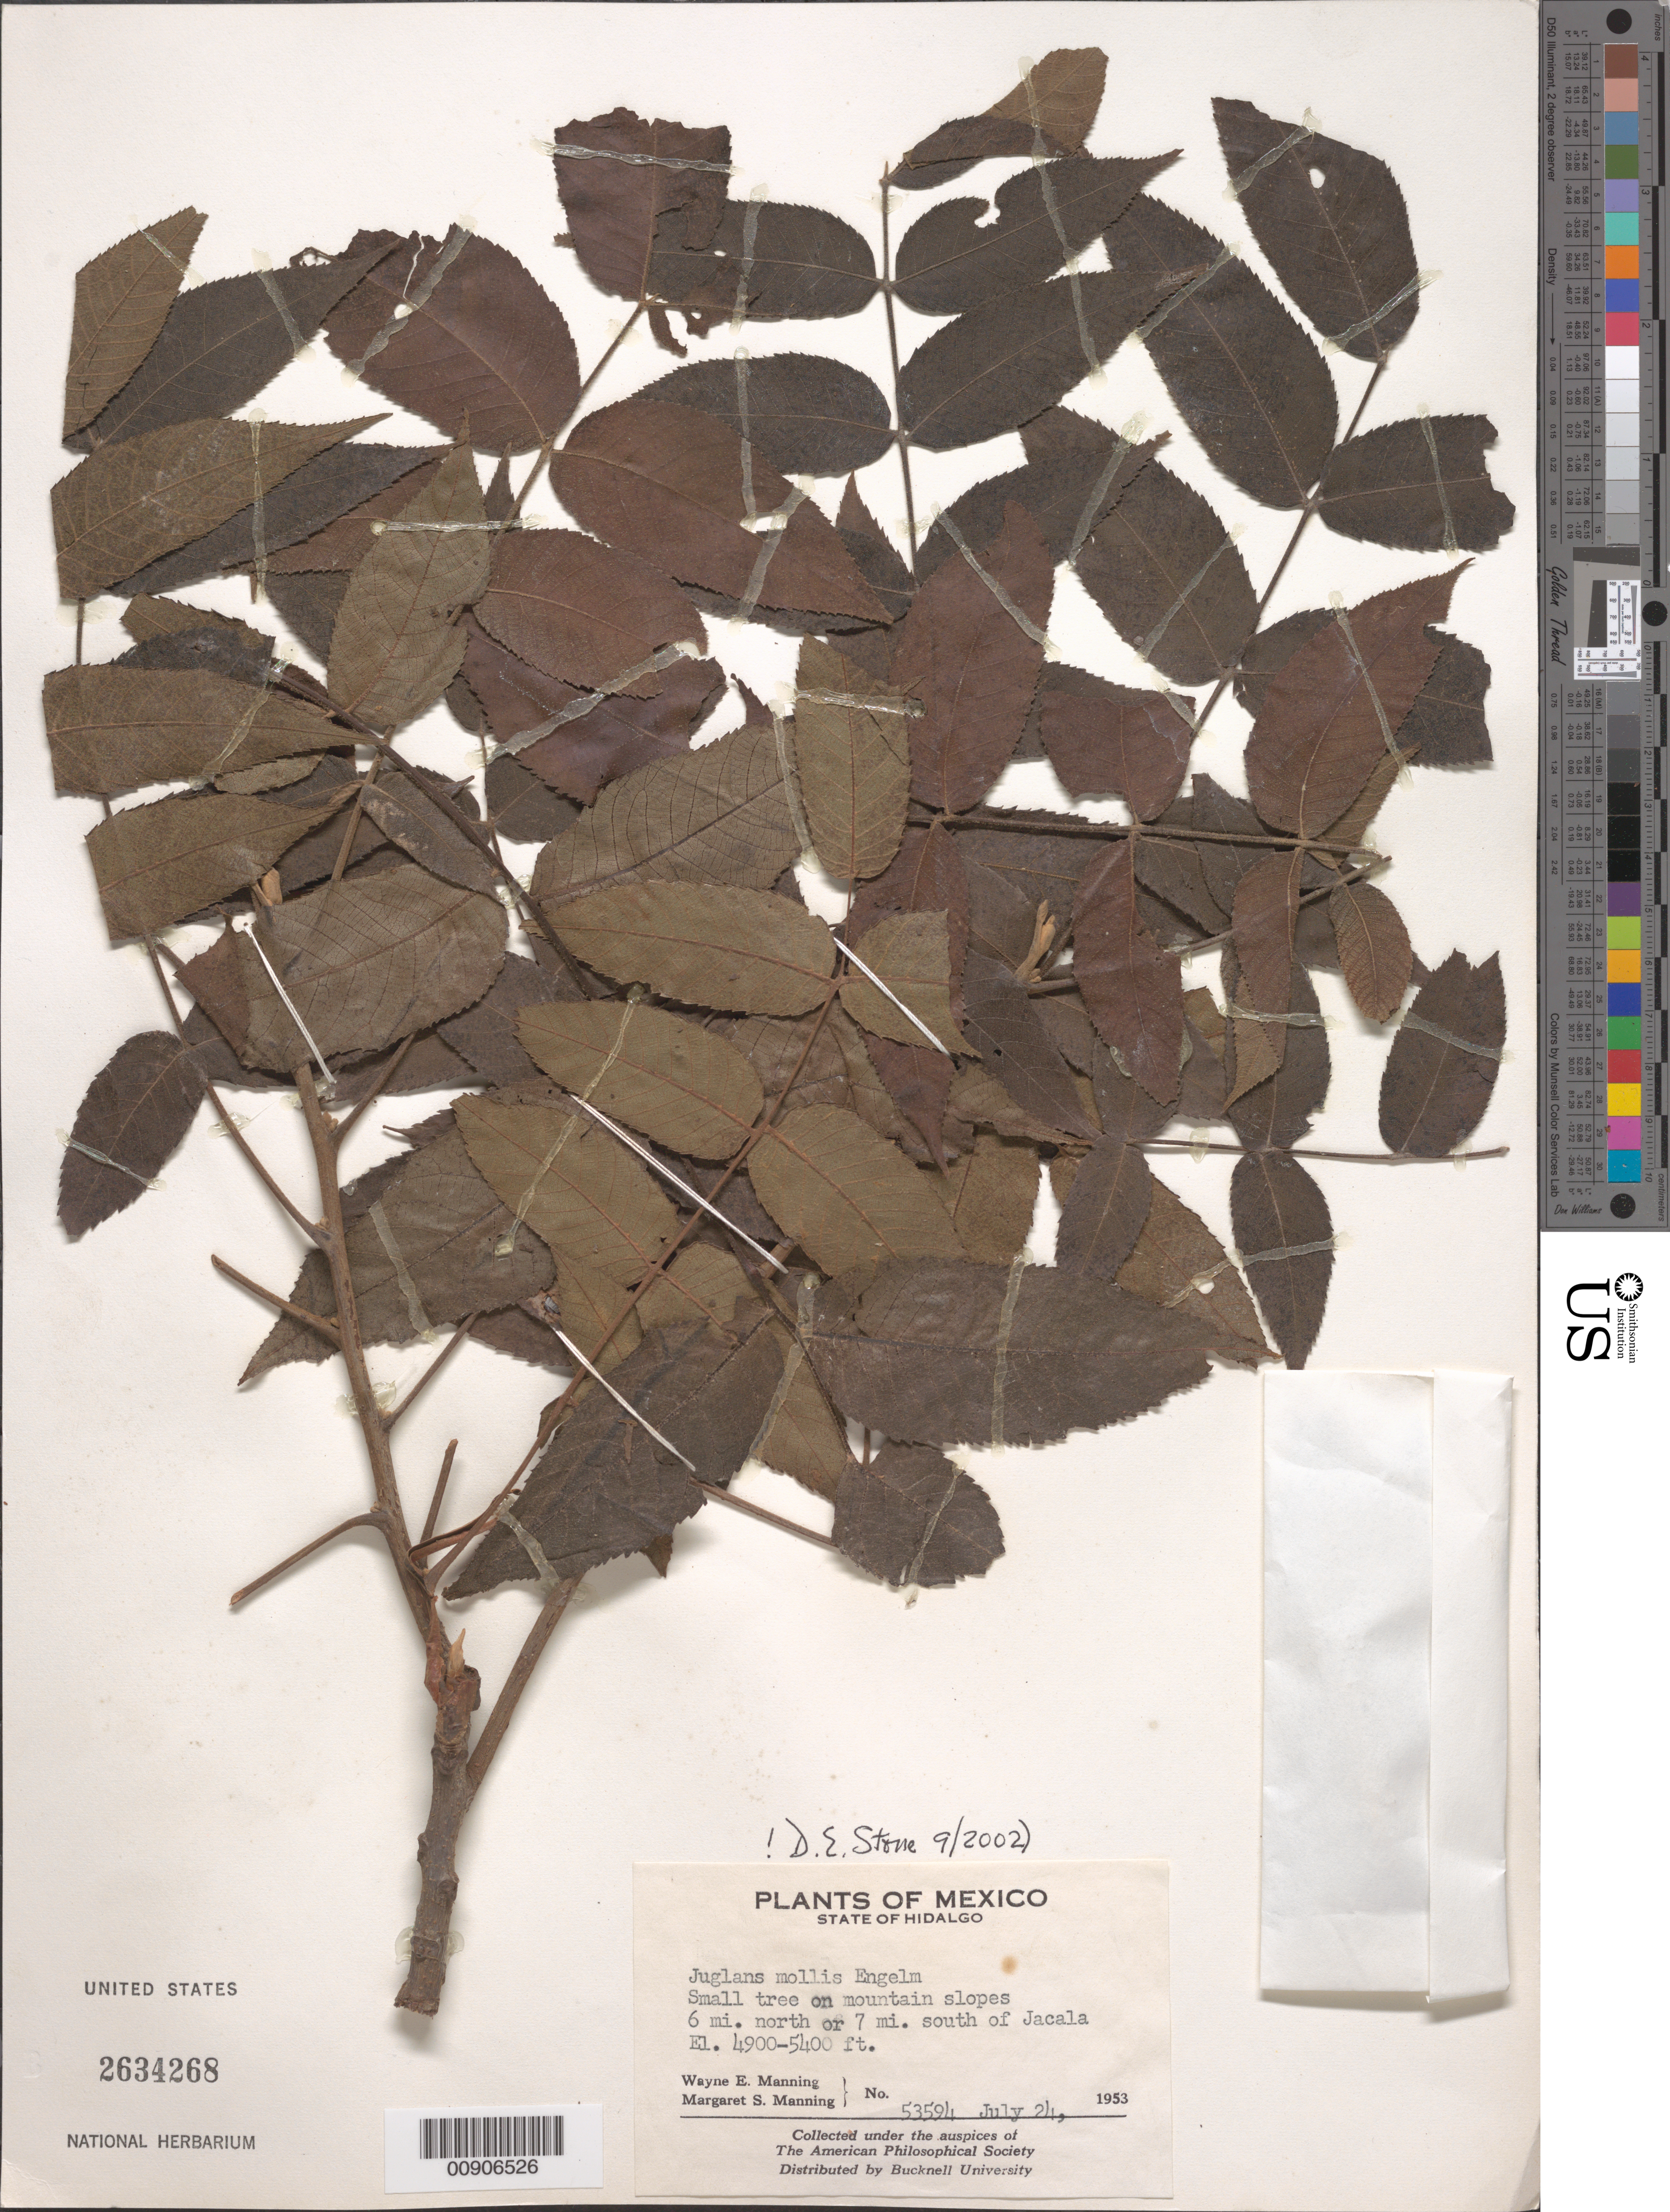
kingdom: Plantae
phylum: Tracheophyta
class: Magnoliopsida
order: Fagales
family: Juglandaceae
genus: Juglans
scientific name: Juglans mollis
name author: Engelm. ex Hemsl.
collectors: W. Manning & Manning, M. S.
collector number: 53594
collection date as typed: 24 Jul 1953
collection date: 1953-07-24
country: Mexico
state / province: Hidalgo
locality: Hidalgo: Mountain slopes 6 mi. north or 7 mi. south of Jacala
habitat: On Mountain slopes.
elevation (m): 1494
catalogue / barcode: US 2634268